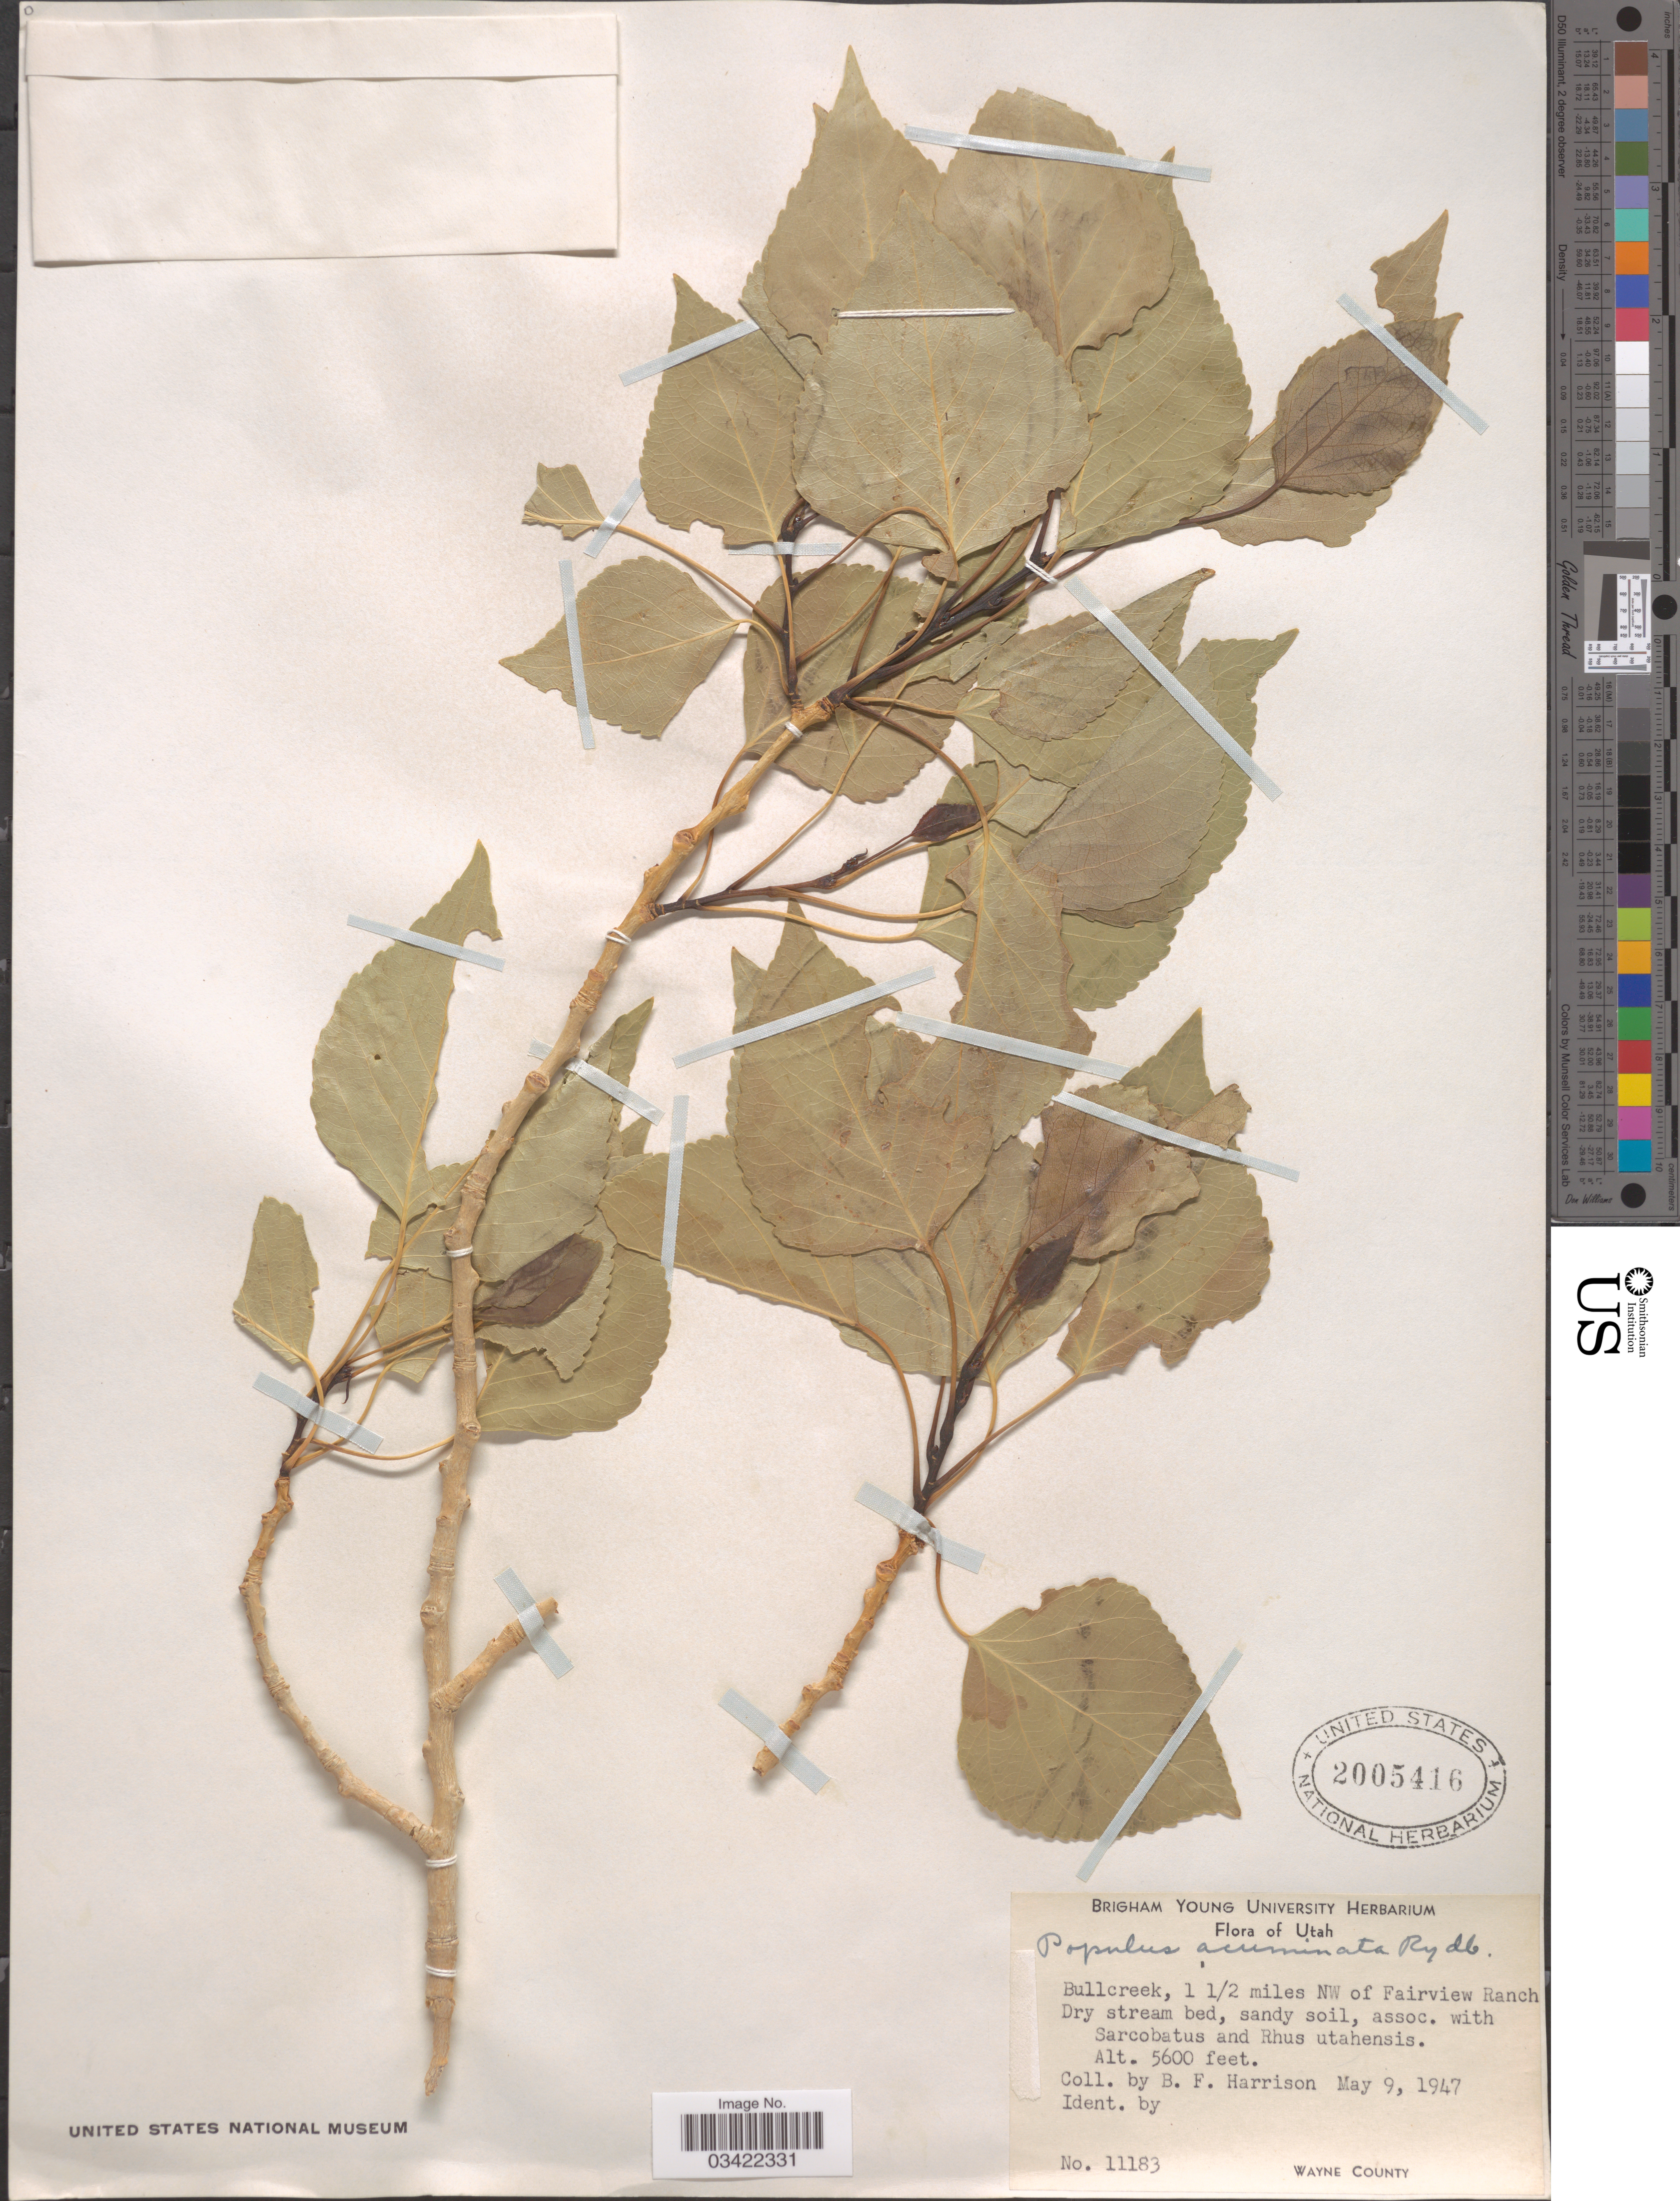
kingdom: Plantae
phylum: Tracheophyta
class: Magnoliopsida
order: Malpighiales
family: Salicaceae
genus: Populus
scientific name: Populus x hinckleyana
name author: Correll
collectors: B. F. Harrison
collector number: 11183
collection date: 1947-05-09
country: United States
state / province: Utah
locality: Bullcreek, 1½ miles NW of Fairview Ranch.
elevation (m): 1707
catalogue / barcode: US 2005416